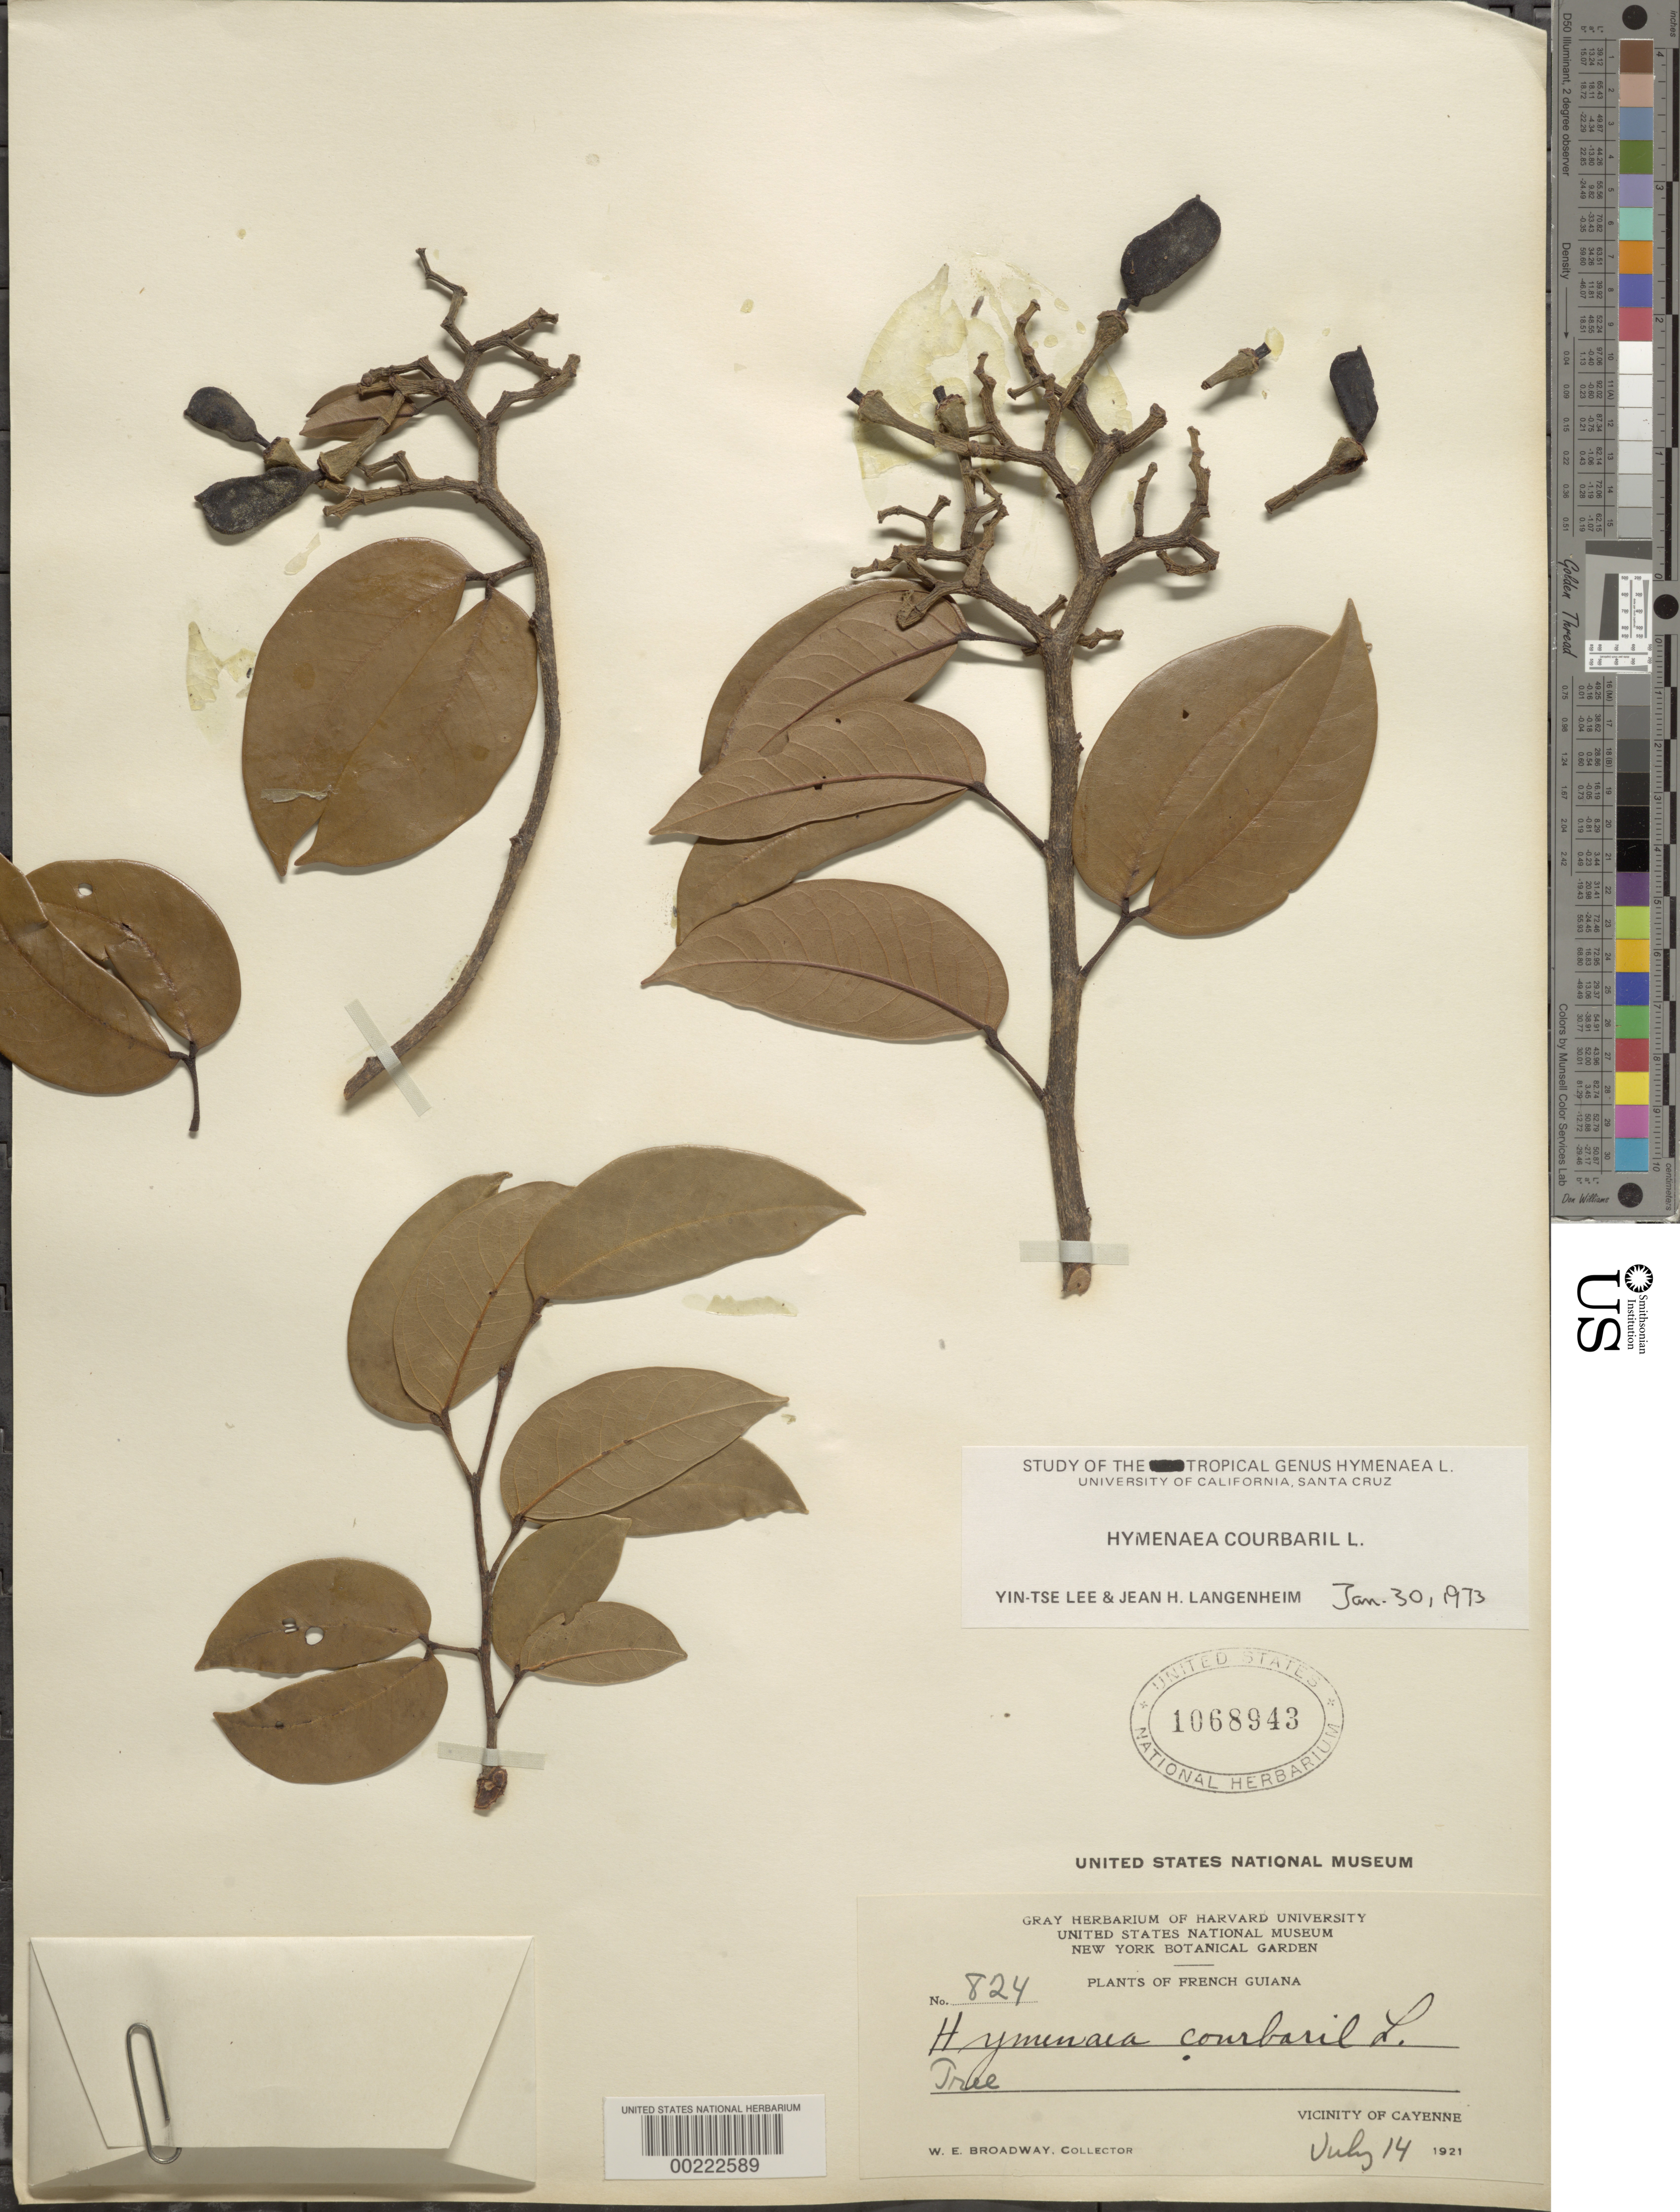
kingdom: Plantae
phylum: Tracheophyta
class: Magnoliopsida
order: Fabales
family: Fabaceae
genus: Hymenaea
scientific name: Hymenaea courbaril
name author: L.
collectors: W. E. Broadway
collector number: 824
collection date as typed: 14 Jul 1921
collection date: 1921-07-14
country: French Guiana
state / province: Cayenne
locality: Vicinity of cayenne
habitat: Old secondary forest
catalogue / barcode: US 1068943